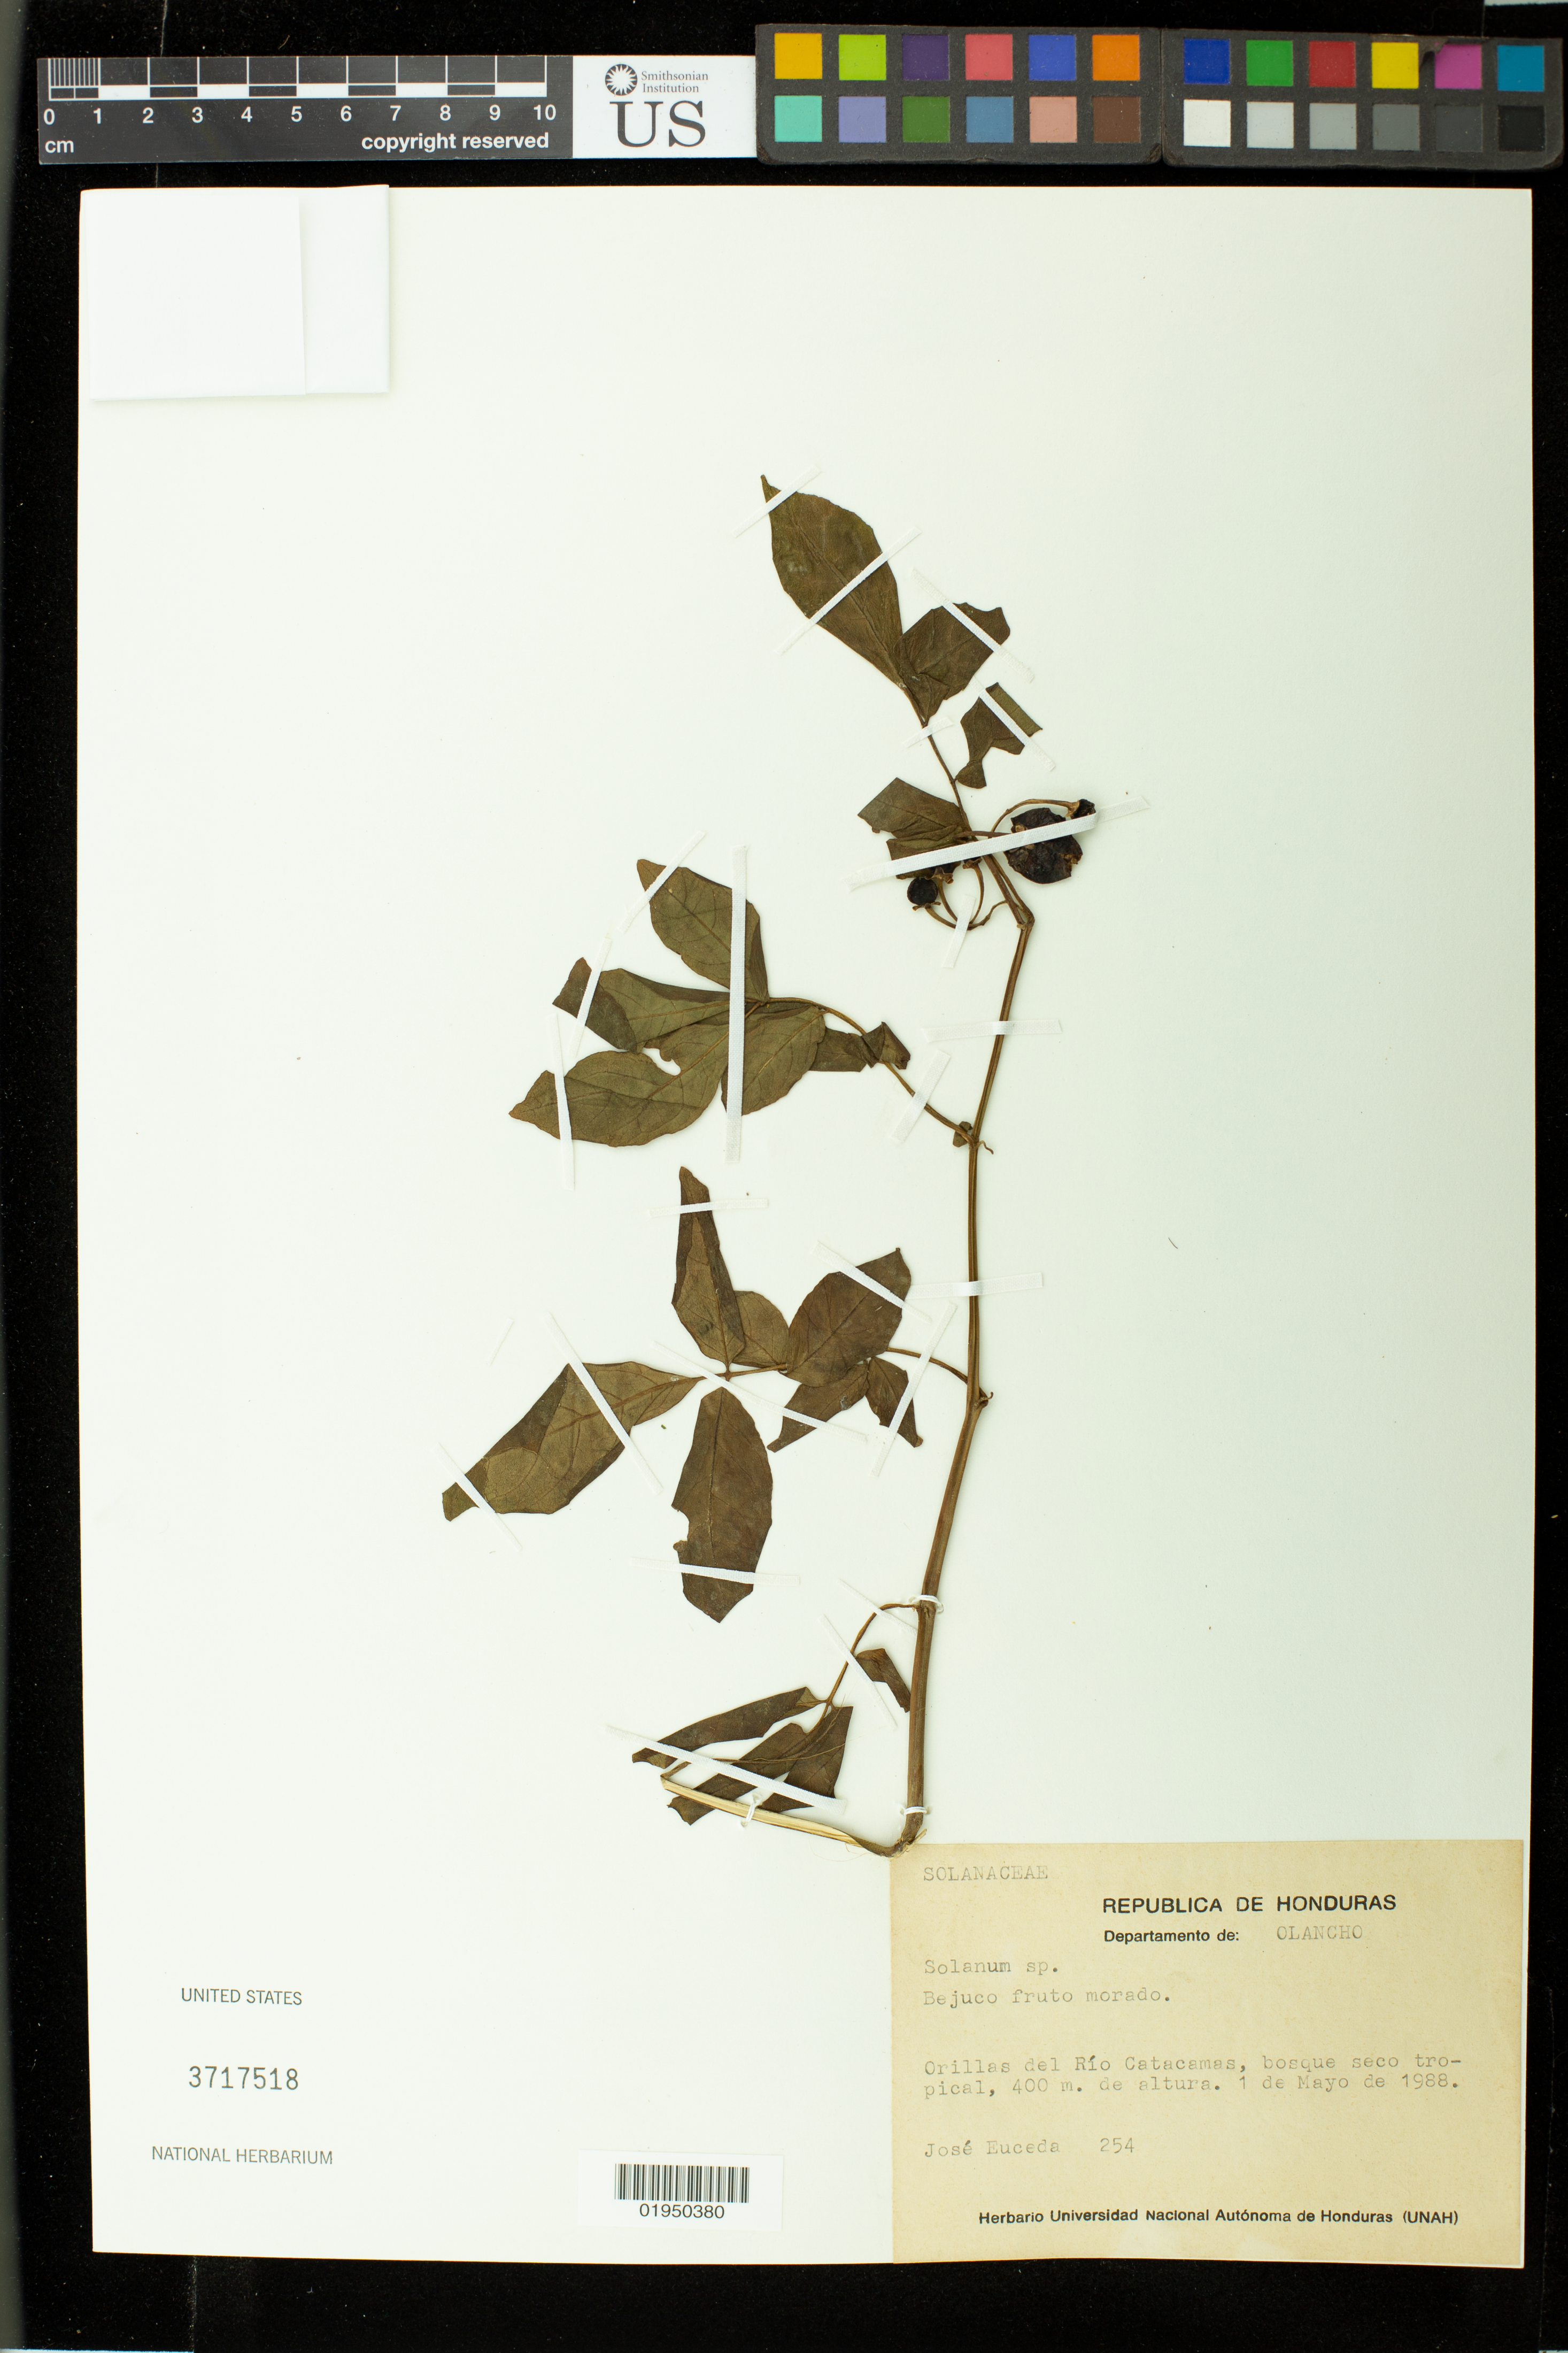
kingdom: Plantae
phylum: Tracheophyta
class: Magnoliopsida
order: Solanales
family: Solanaceae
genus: Solanum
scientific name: Solanum sp.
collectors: J. Eucede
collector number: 254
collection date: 1988-05-01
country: Honduras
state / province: Olancho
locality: Orillas del Rio Catacamas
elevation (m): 400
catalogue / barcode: US 3717518